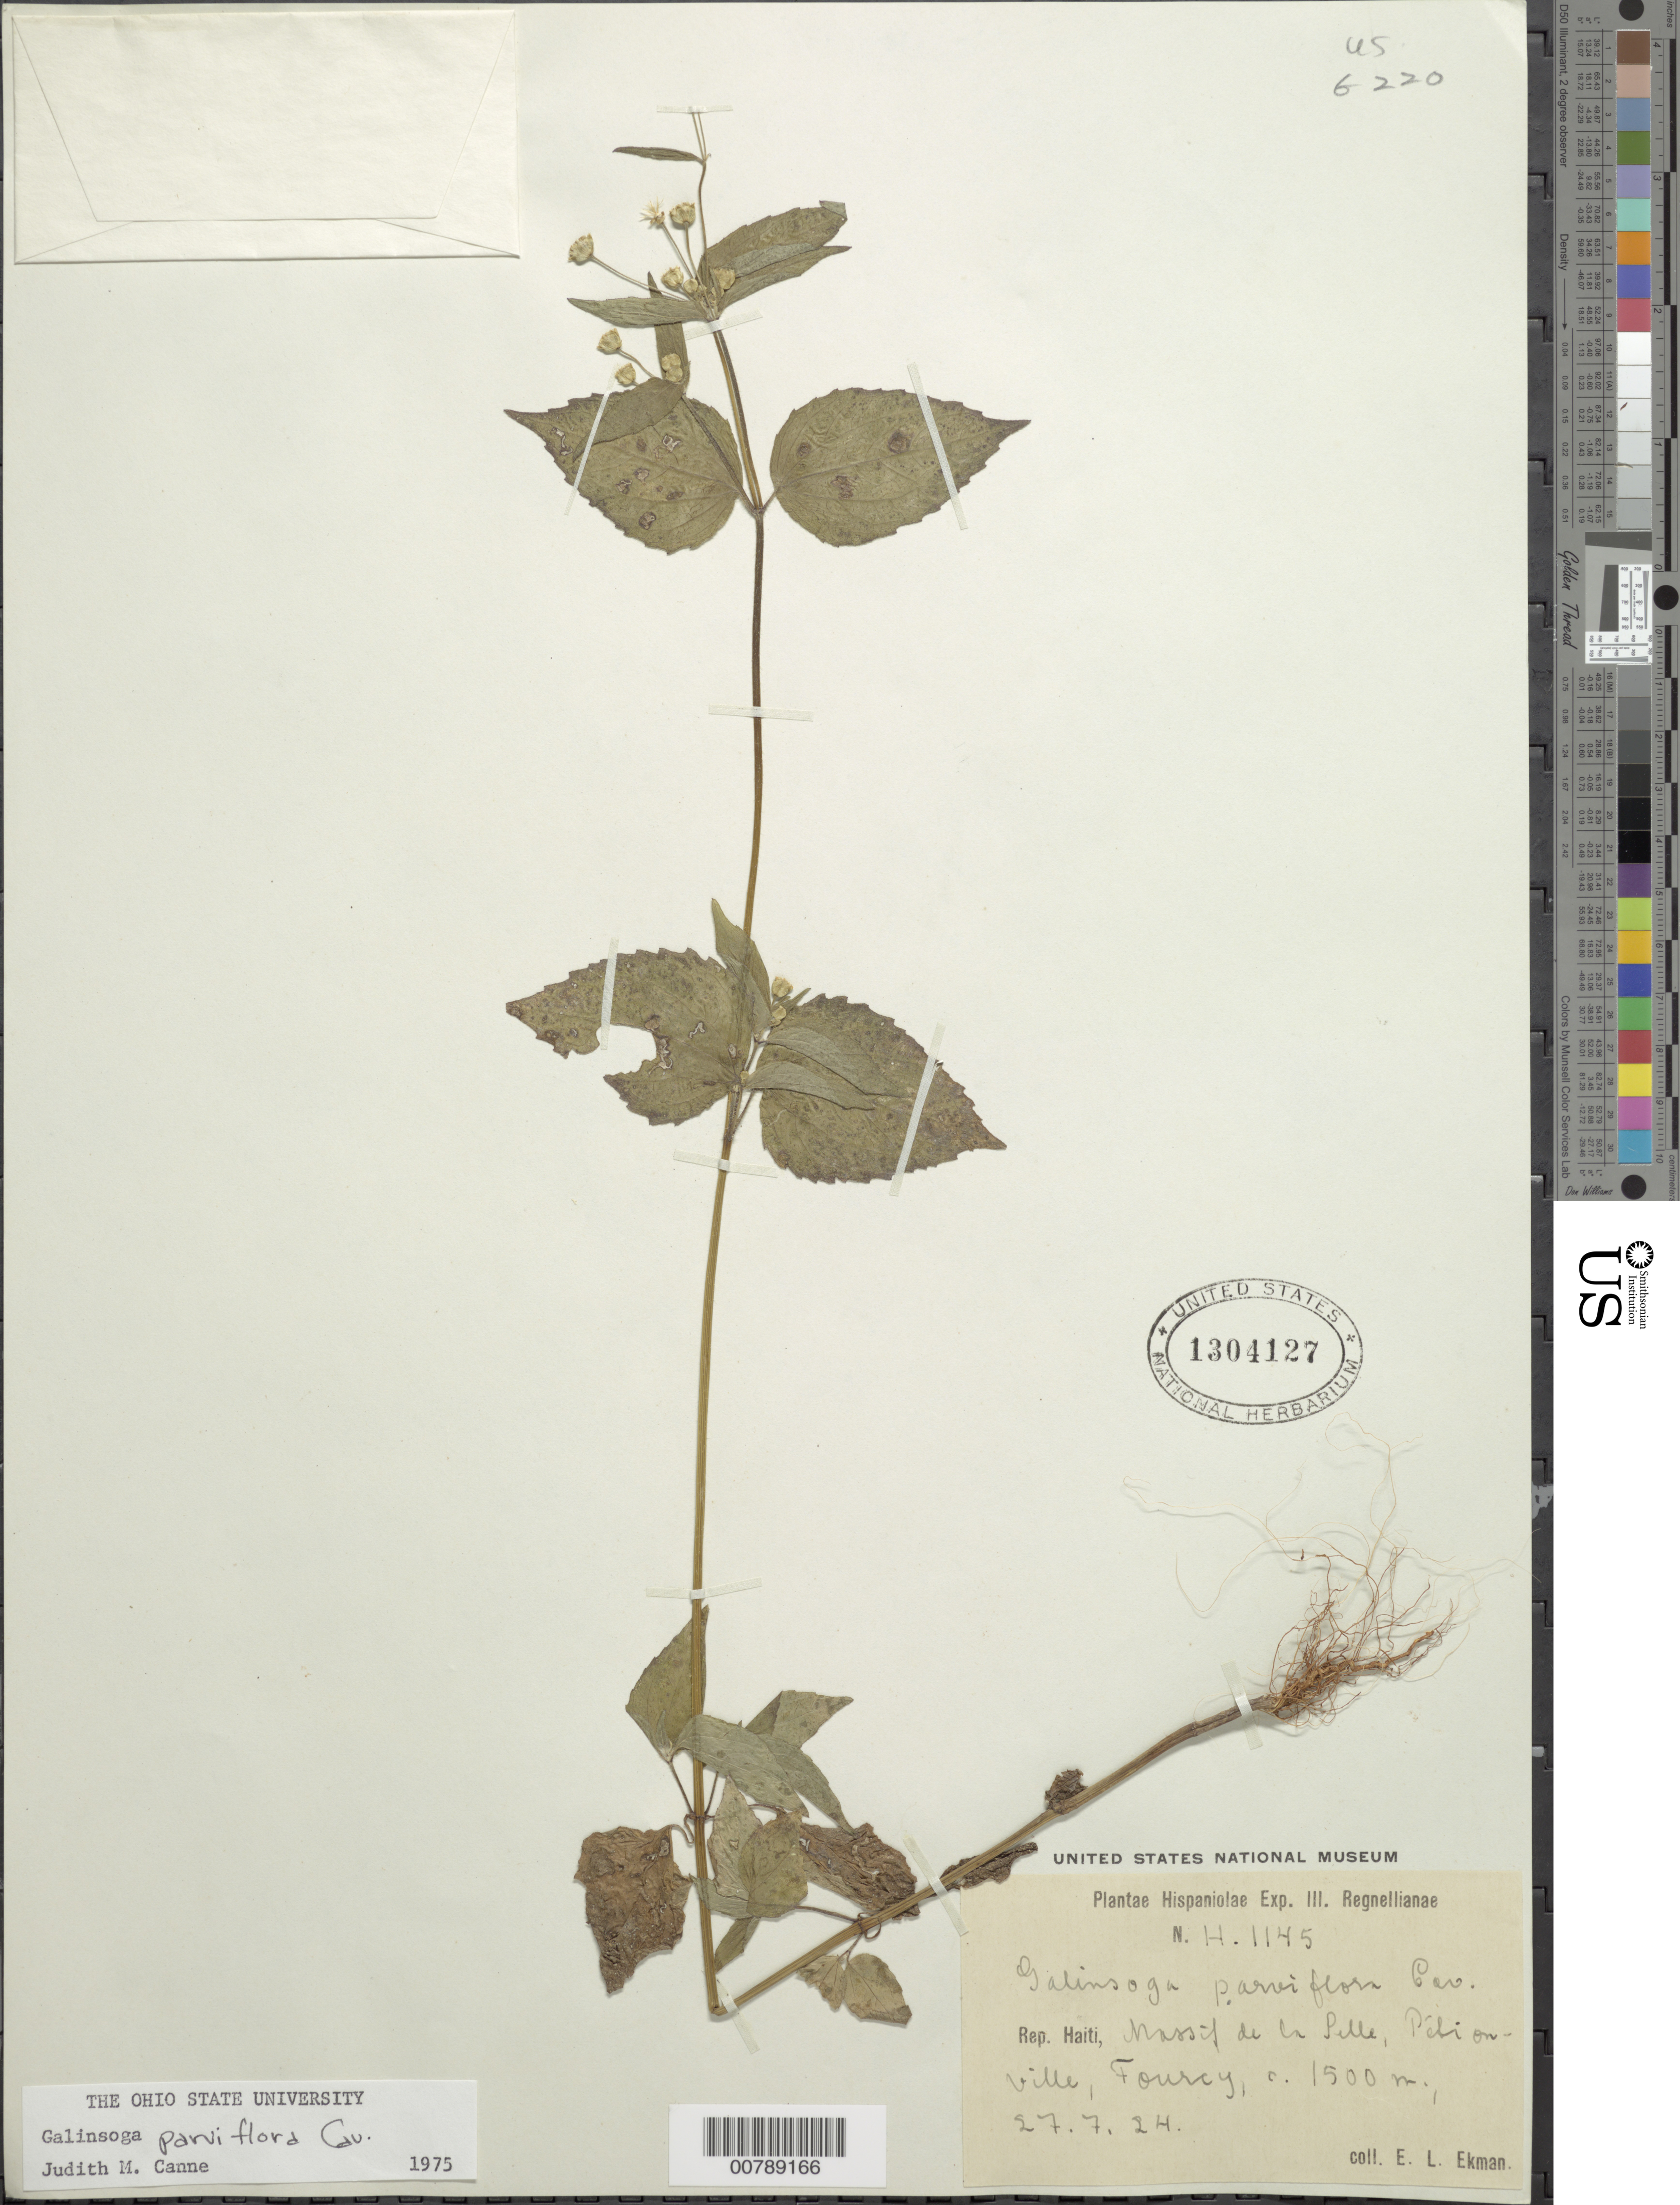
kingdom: Plantae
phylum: Tracheophyta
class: Magnoliopsida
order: Asterales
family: Asteraceae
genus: Galinsoga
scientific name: Galinsoga parviflora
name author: Cav.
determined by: Canne-Hilliker, J. M.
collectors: E. L. Ekman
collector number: H 1145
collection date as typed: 27 Jul 1924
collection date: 1924-07-27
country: Haiti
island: Hispaniola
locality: Massif de la Selle, Pédion-Ville, Fourcy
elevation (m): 1500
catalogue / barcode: US 1304127